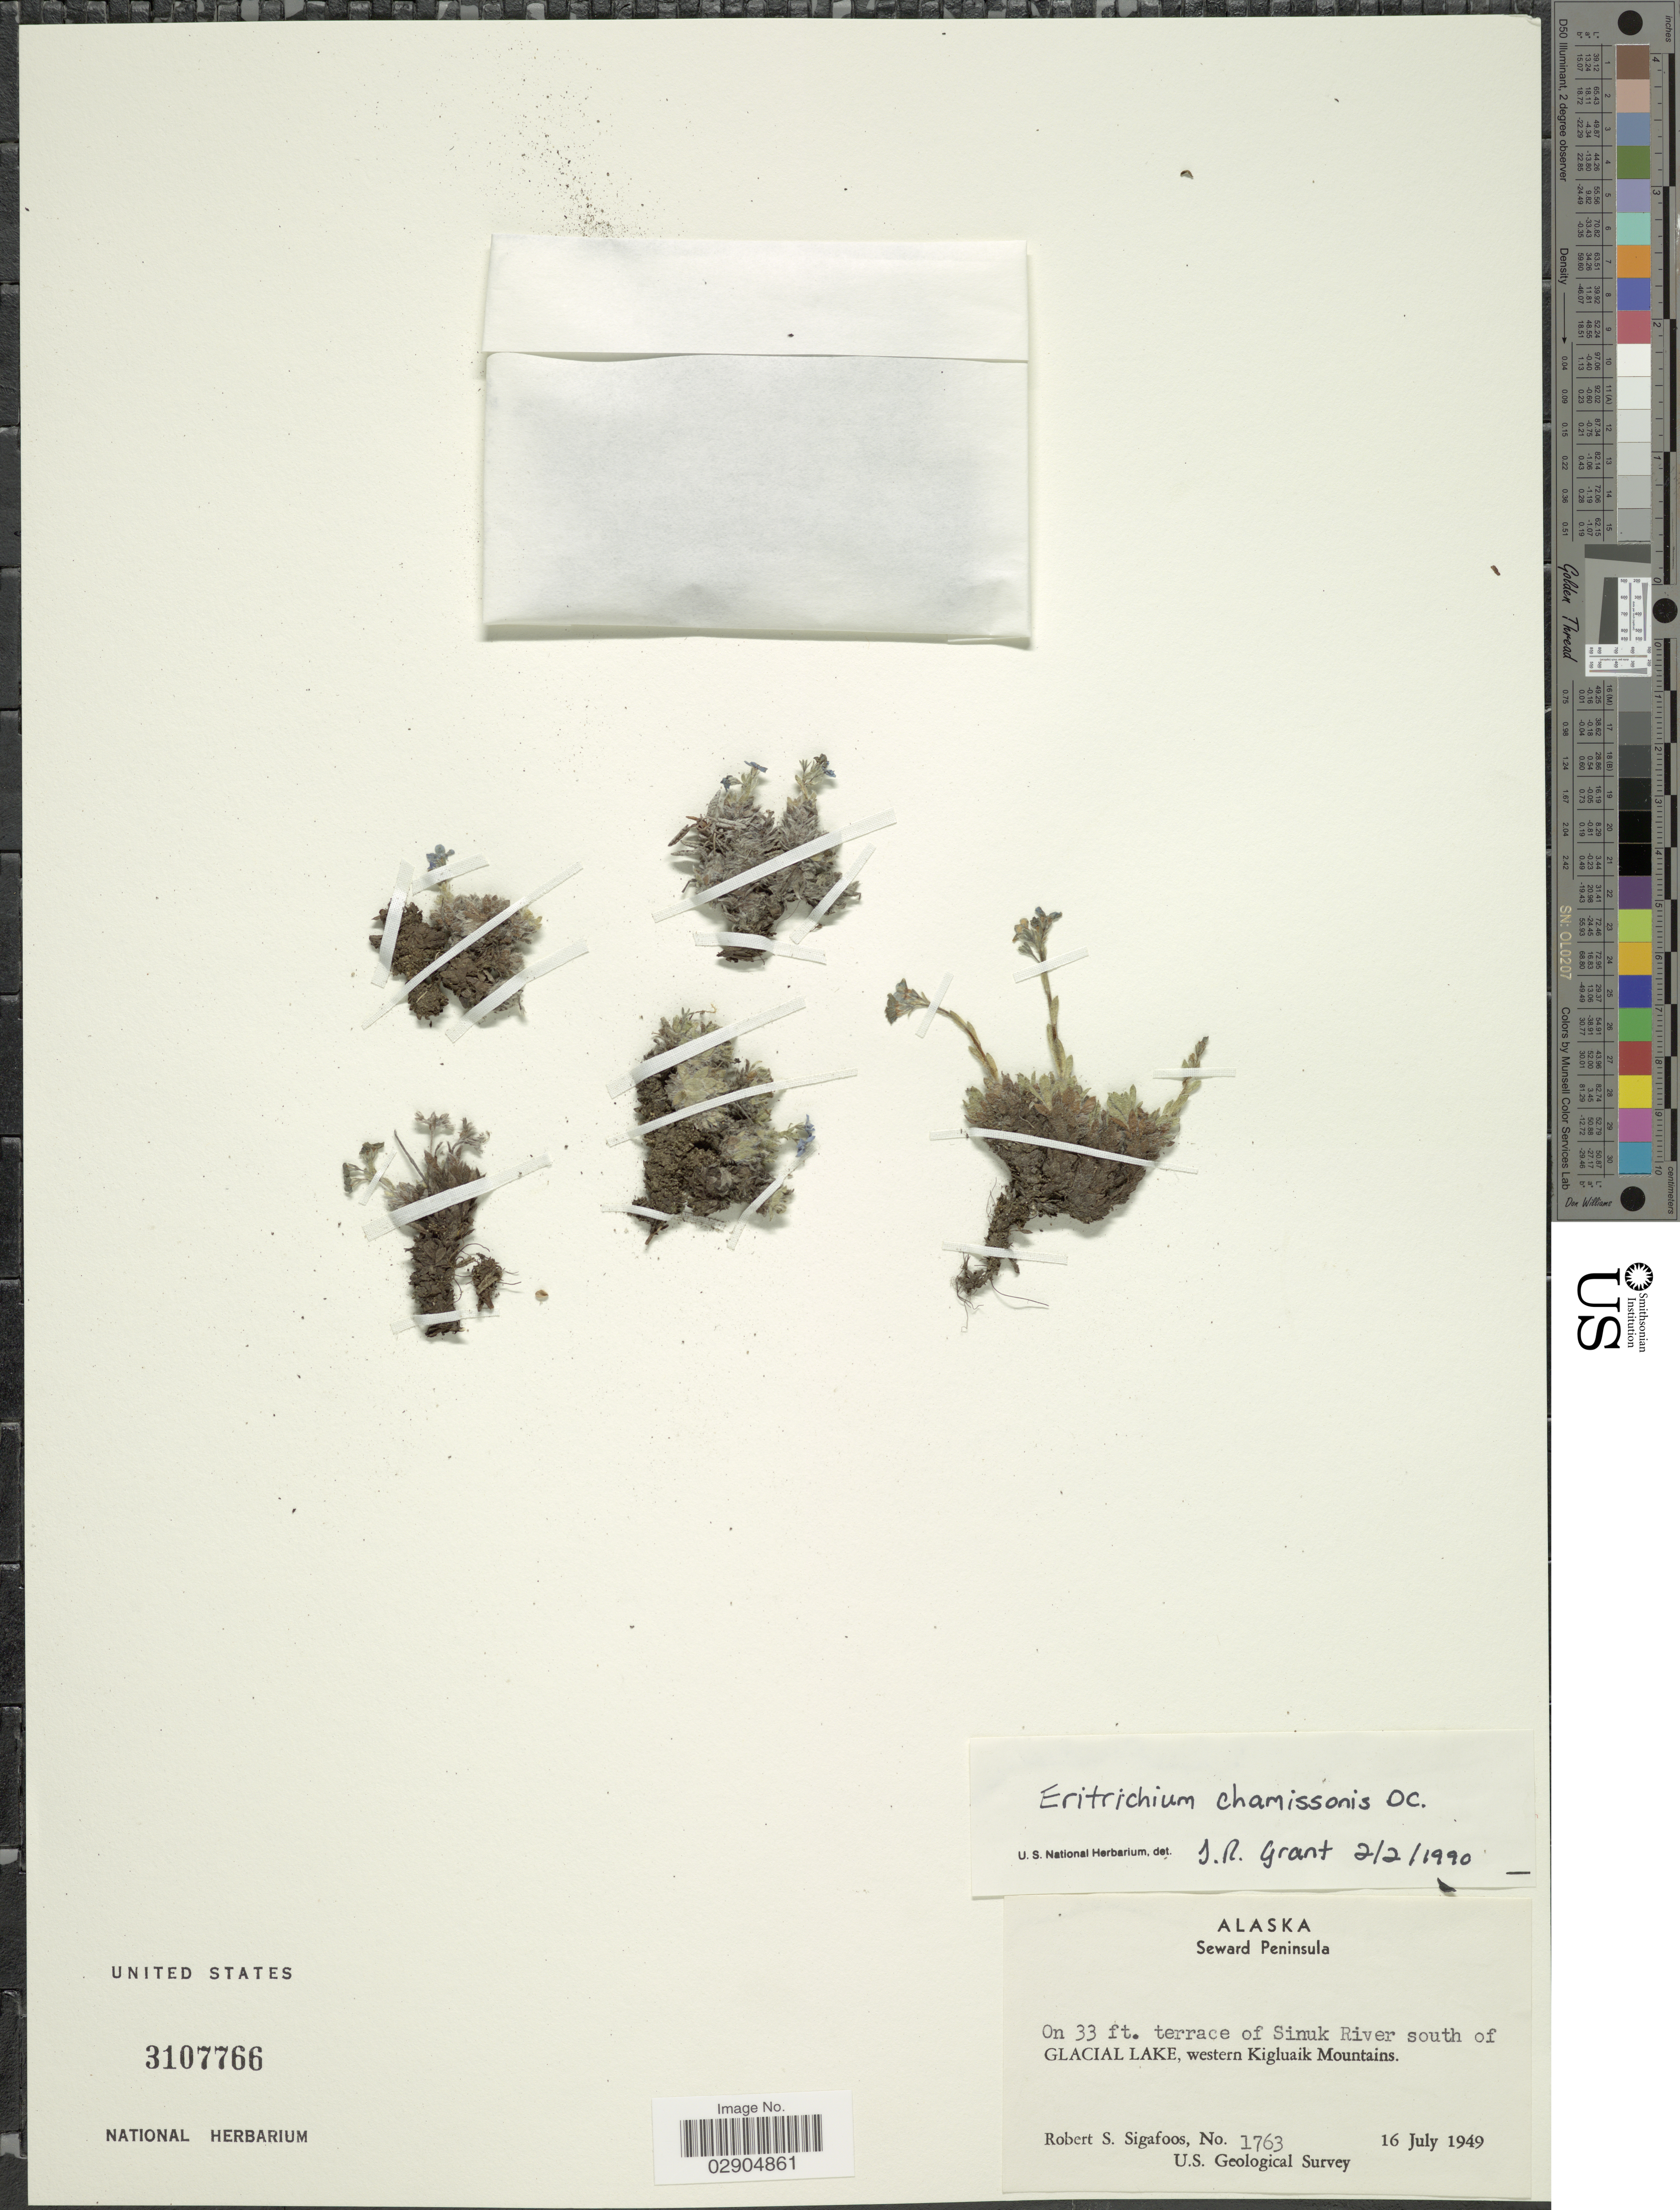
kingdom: Plantae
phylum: Tracheophyta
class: Magnoliopsida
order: Boraginales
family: Boraginaceae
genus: Eritrichium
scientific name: Eritrichium chamissonis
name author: A. DC.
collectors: R. Sigafoos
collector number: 1763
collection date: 1949-07-16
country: United States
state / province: Alaska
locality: Seward Peninsula, On 33 ft. terrace of Sinuk River south of Glacial Lake, western Kigluaik Mountains.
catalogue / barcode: US 3107766